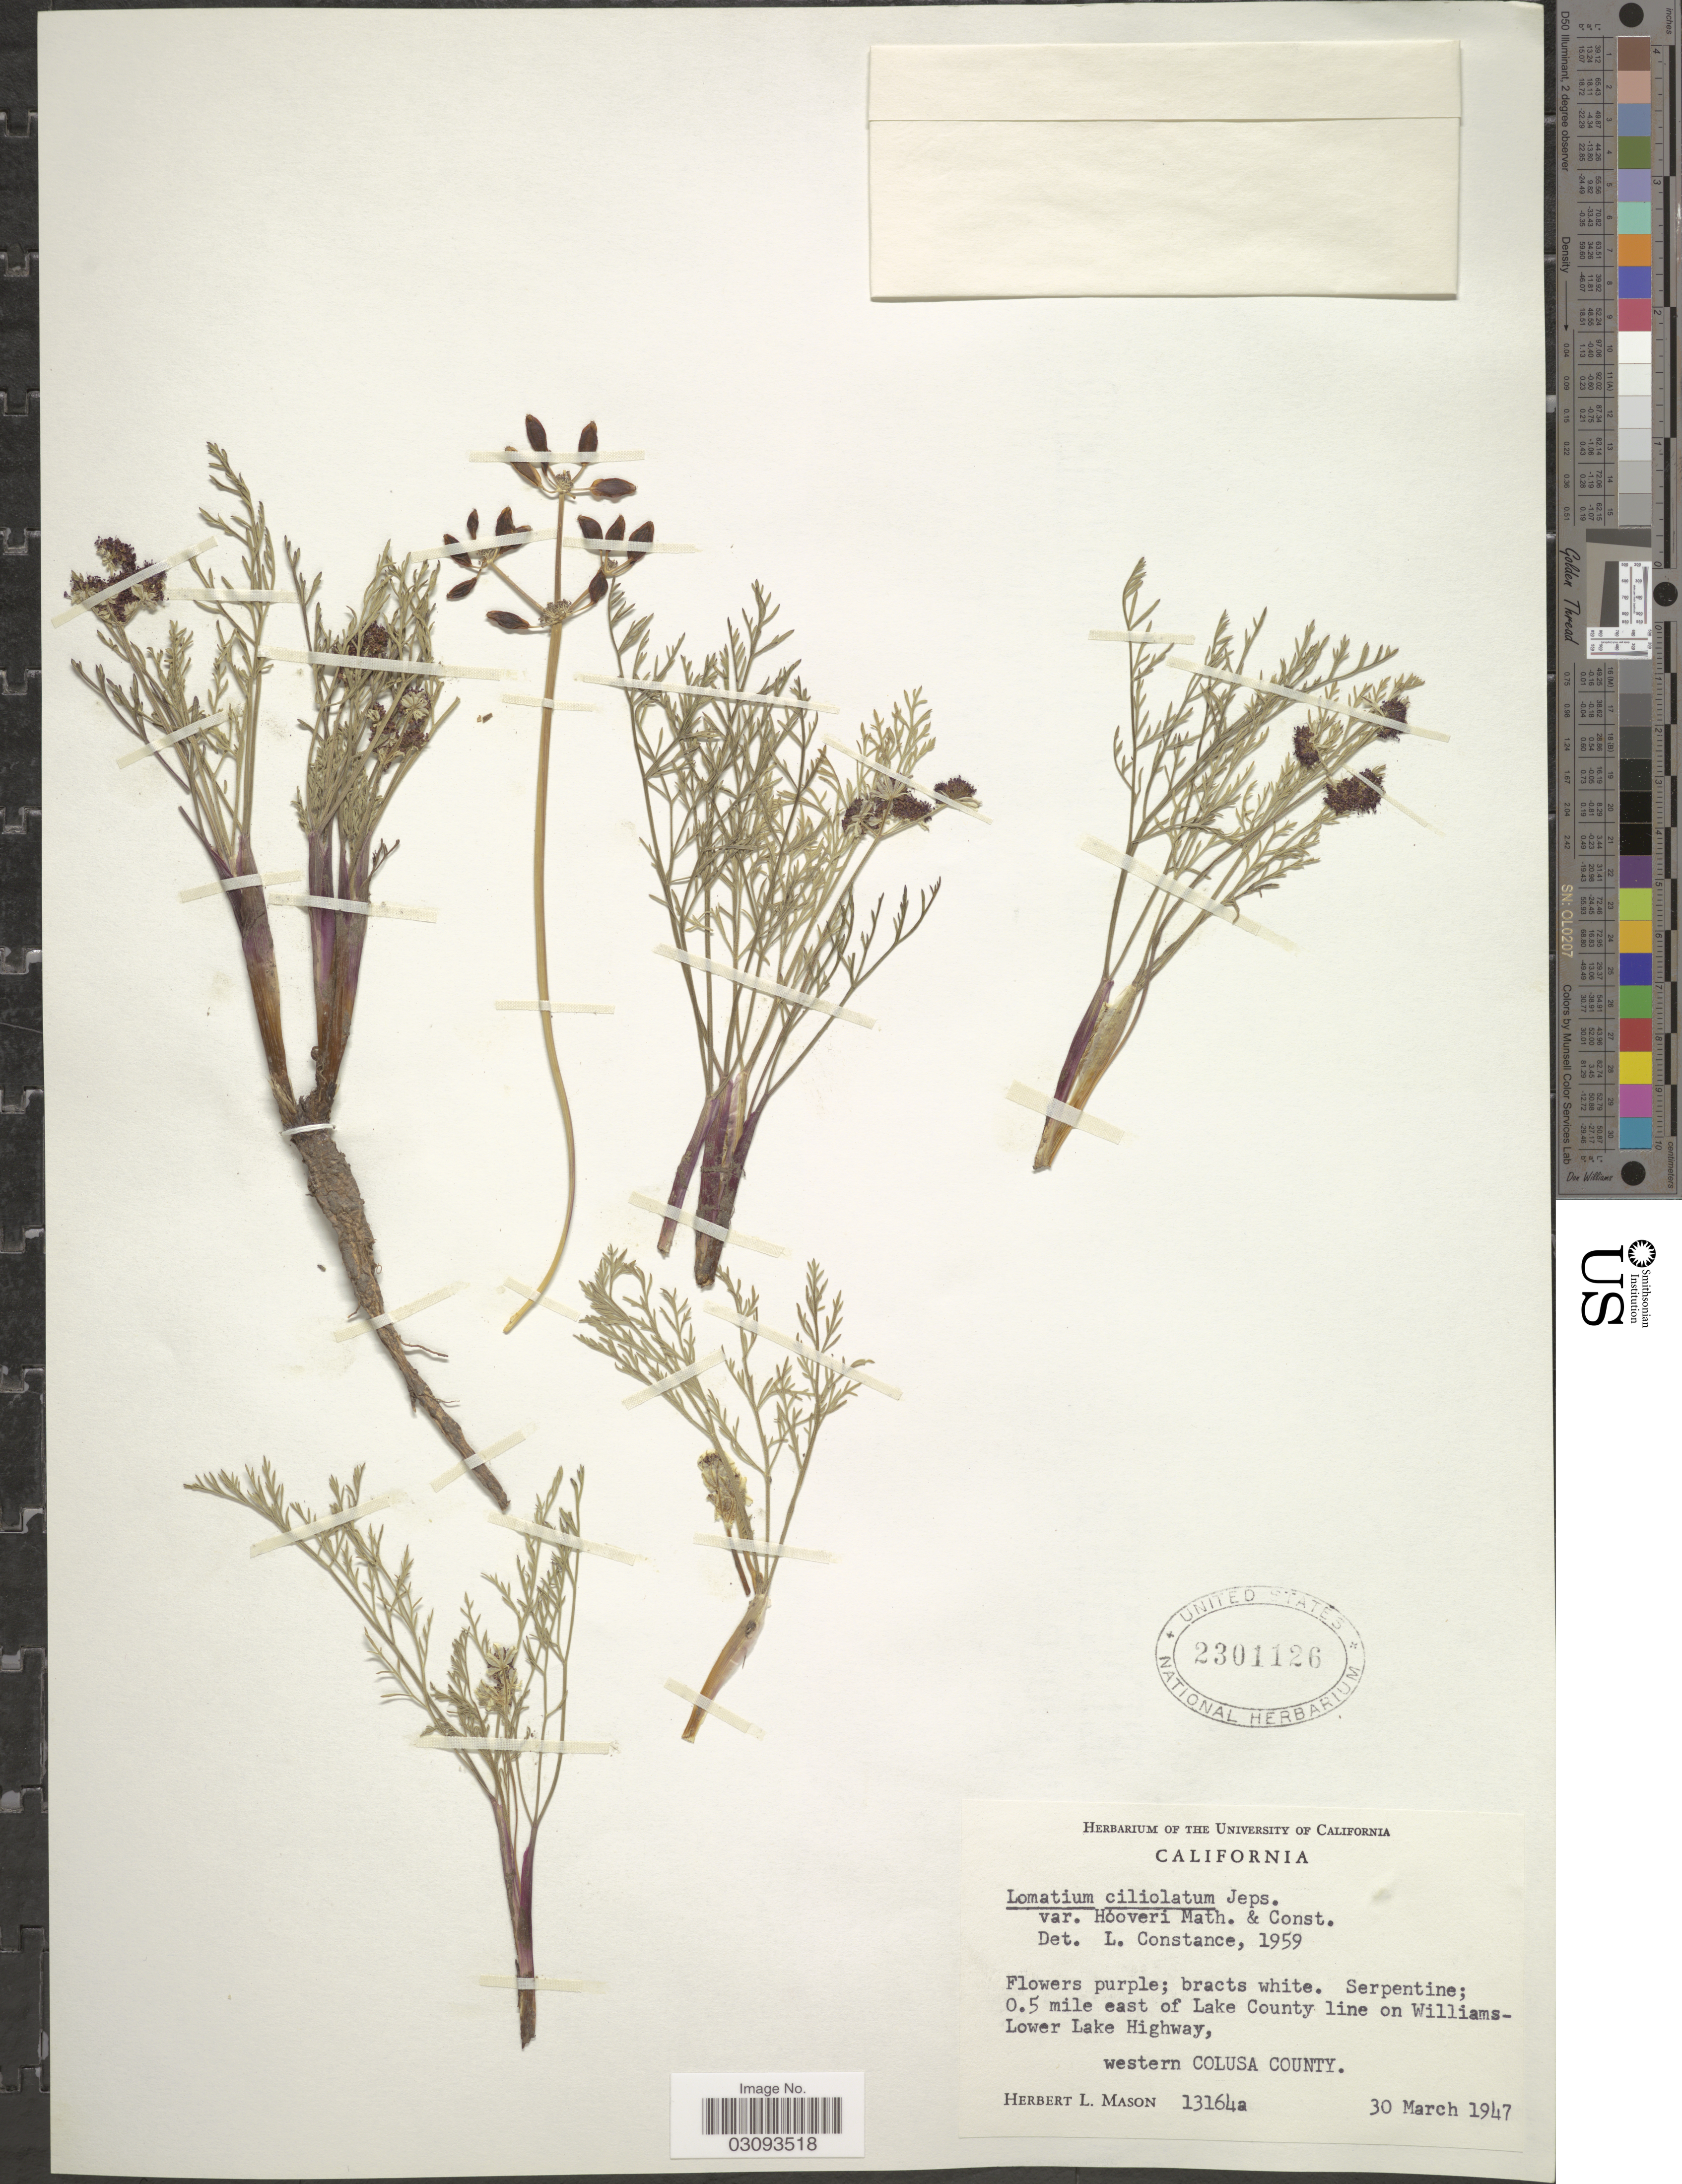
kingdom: Plantae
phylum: Tracheophyta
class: Magnoliopsida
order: Apiales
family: Apiaceae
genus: Lomatium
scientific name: Lomatium ciliolatum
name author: Jeps.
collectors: H. L. Mason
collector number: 13164a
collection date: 1947-03-30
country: United States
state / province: California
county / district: Colusa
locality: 0.5 mile east of Lake County line on Williams-Lower Lake Highway, western Colusa County.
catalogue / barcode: US 2301126